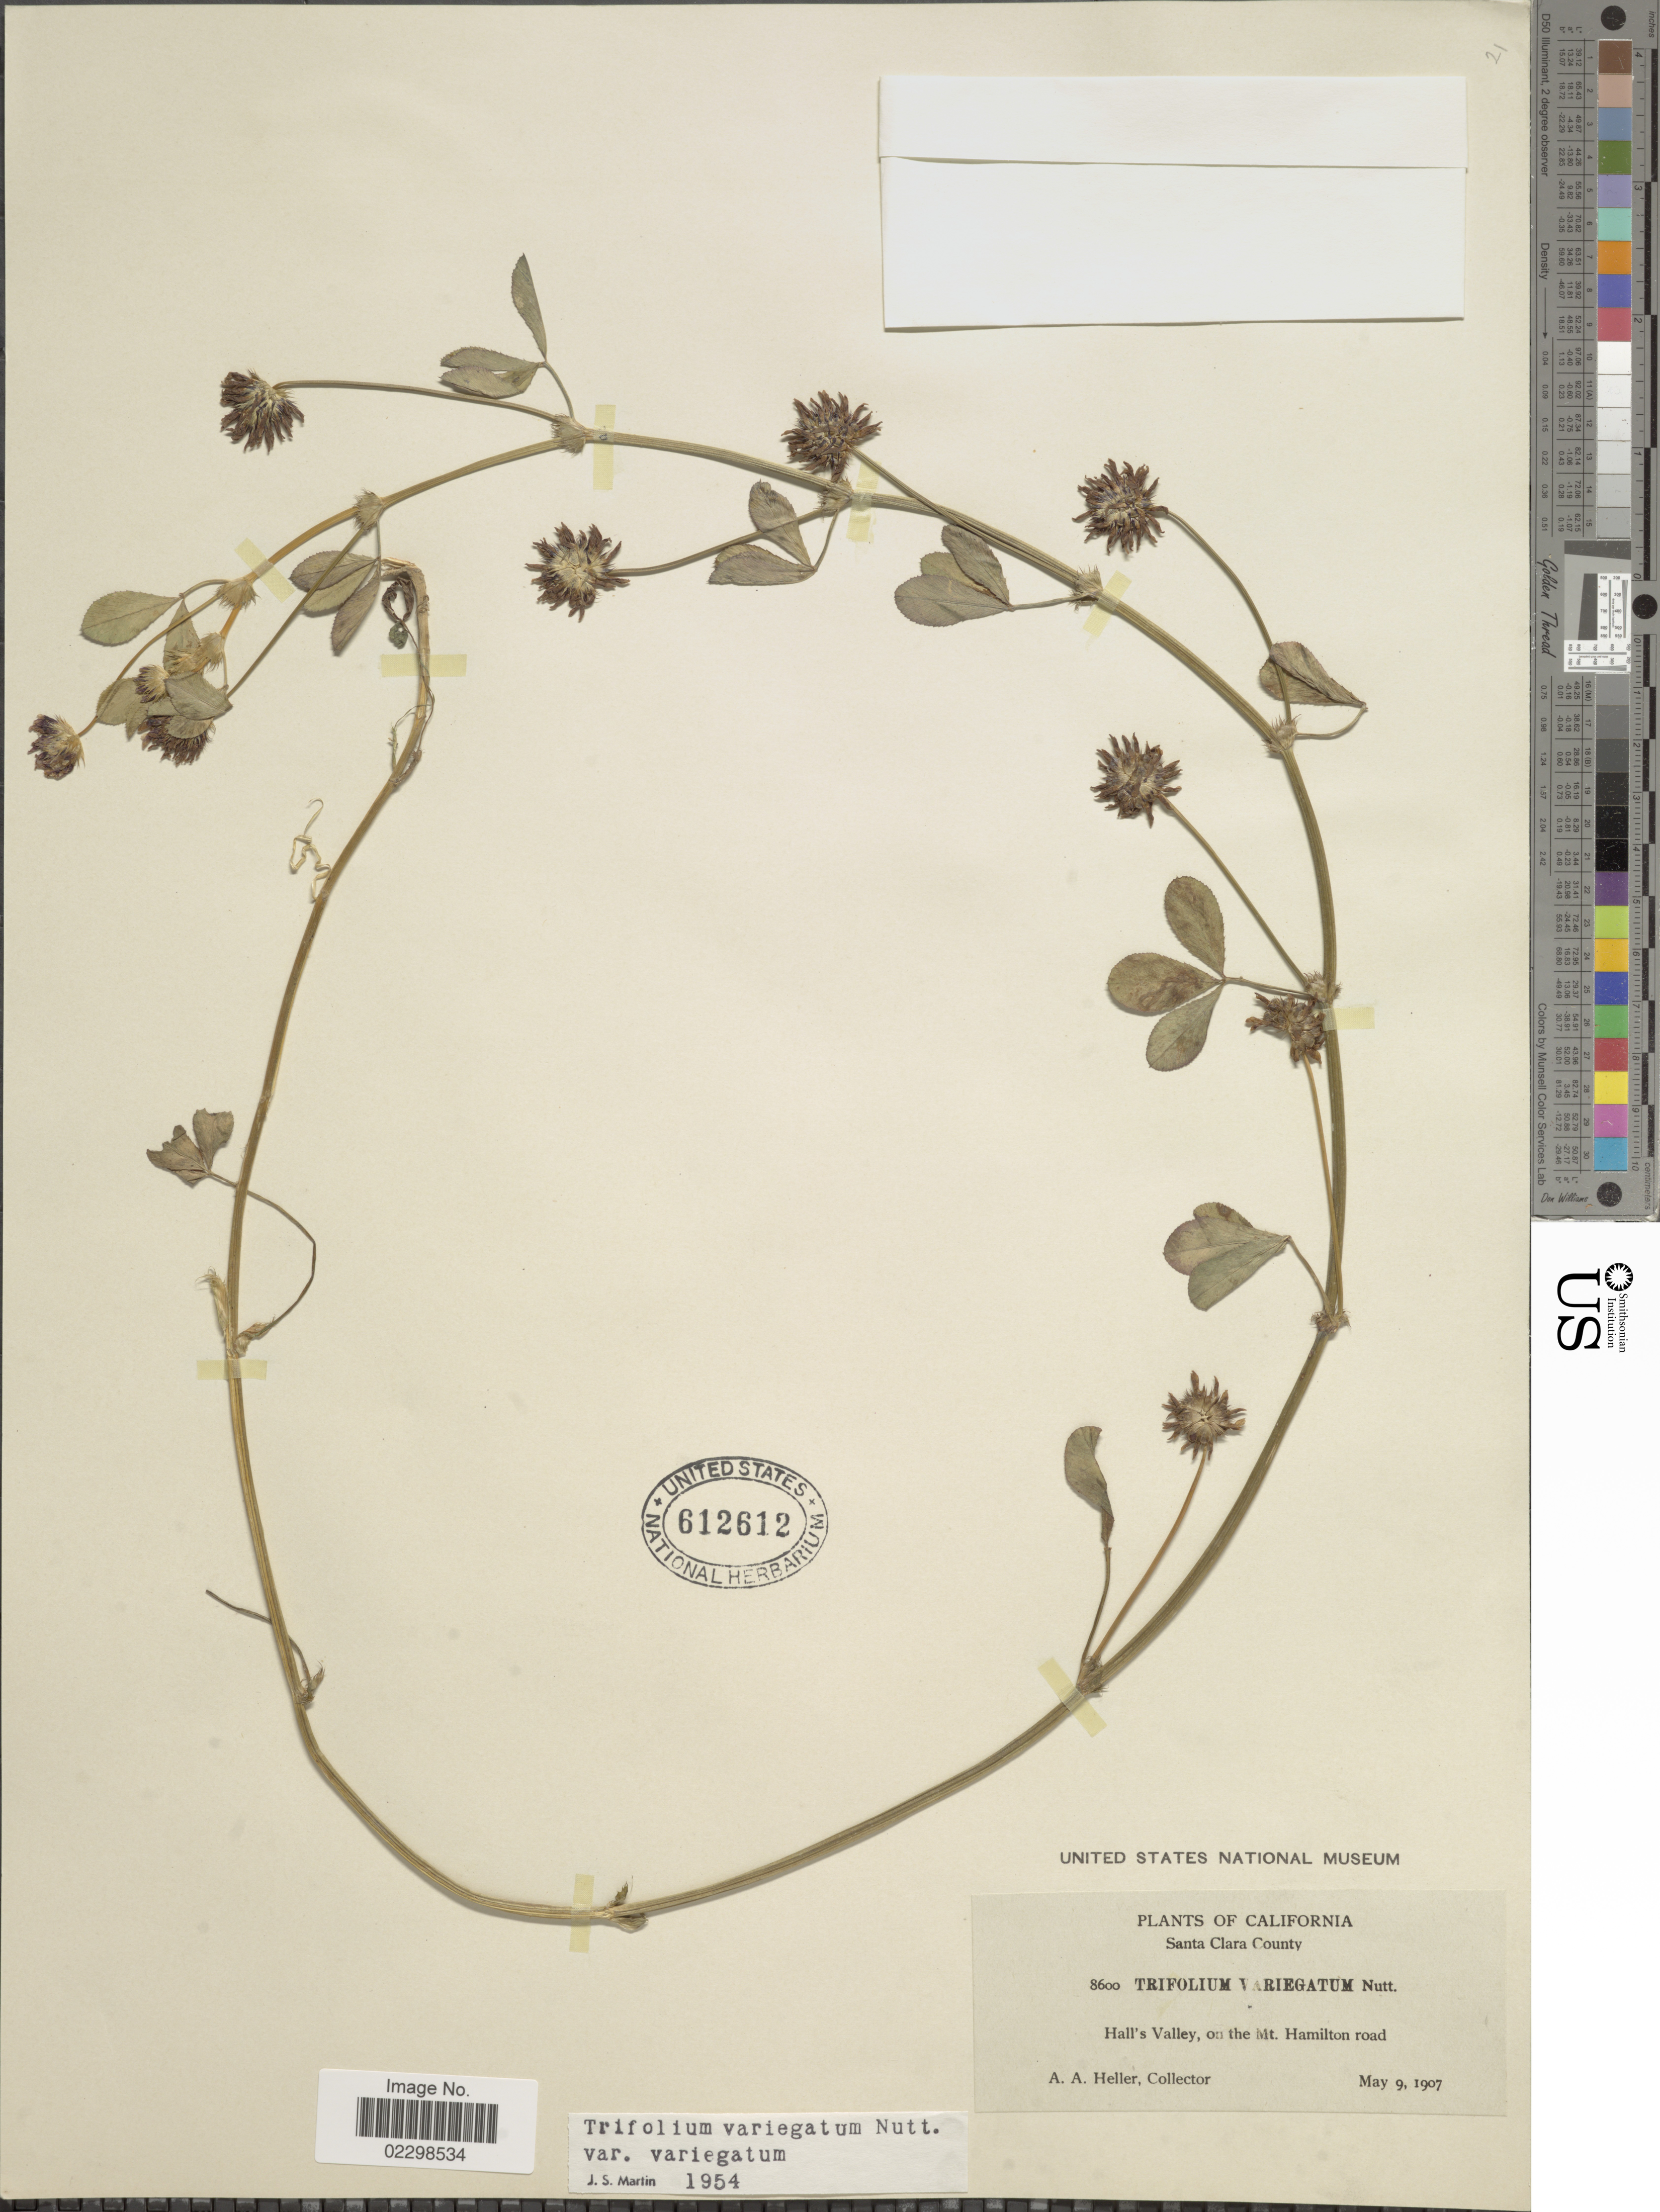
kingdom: Plantae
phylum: Tracheophyta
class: Magnoliopsida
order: Fabales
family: Fabaceae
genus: Trifolium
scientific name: Trifolium variegatum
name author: Nutt.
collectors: A. A. Heller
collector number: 8600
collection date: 1907-05-09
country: United States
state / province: California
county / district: Santa Clara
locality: Santa Clara County, Hall's Valley, on the Mt. Hamilton road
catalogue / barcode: US 612612